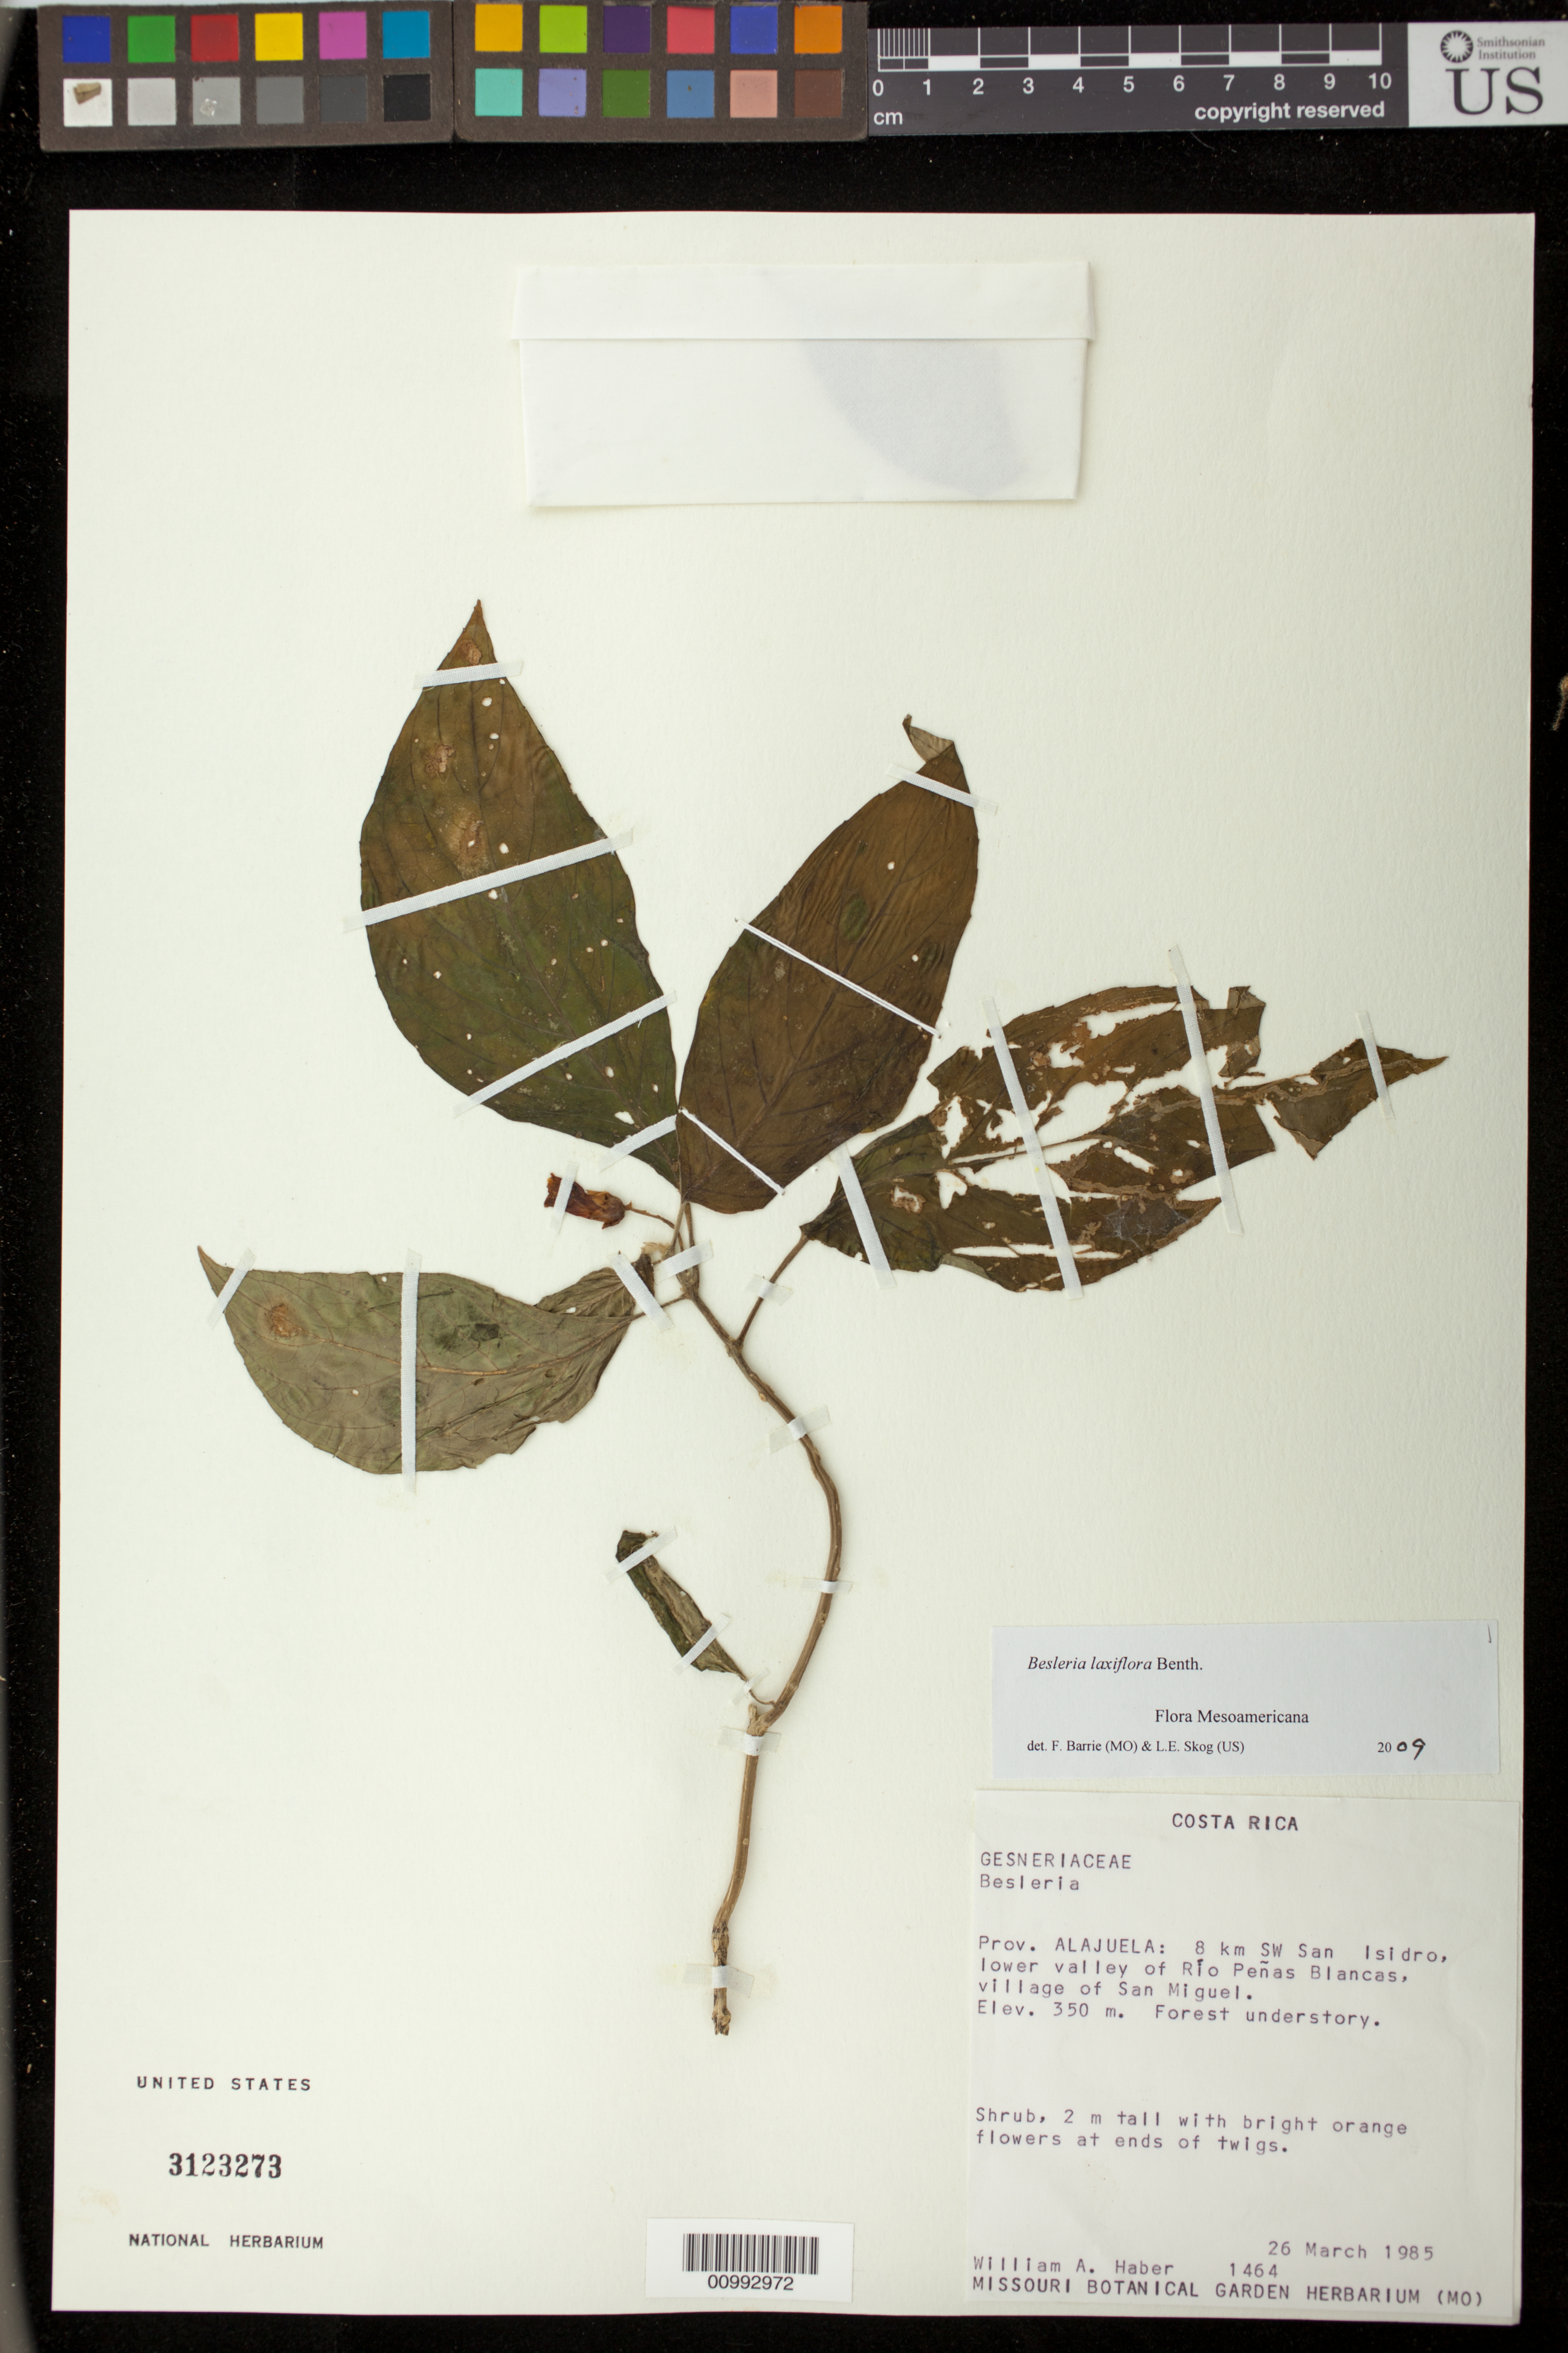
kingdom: Plantae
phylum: Tracheophyta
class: Magnoliopsida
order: Lamiales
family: Gesneriaceae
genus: Besleria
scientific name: Besleria laxiflora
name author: Benth.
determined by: Barrie, F. R.; Skog, Laurence E.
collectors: W. A. Haber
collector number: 1464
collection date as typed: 26 Mar 1985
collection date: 1985-03-26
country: Costa Rica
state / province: Alajuela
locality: Prov. Alajuela: 8 km SW San Isidro, lower valley of Río Peñas Blancas, village of San Miguel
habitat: Forest understory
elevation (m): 350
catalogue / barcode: US 3123273